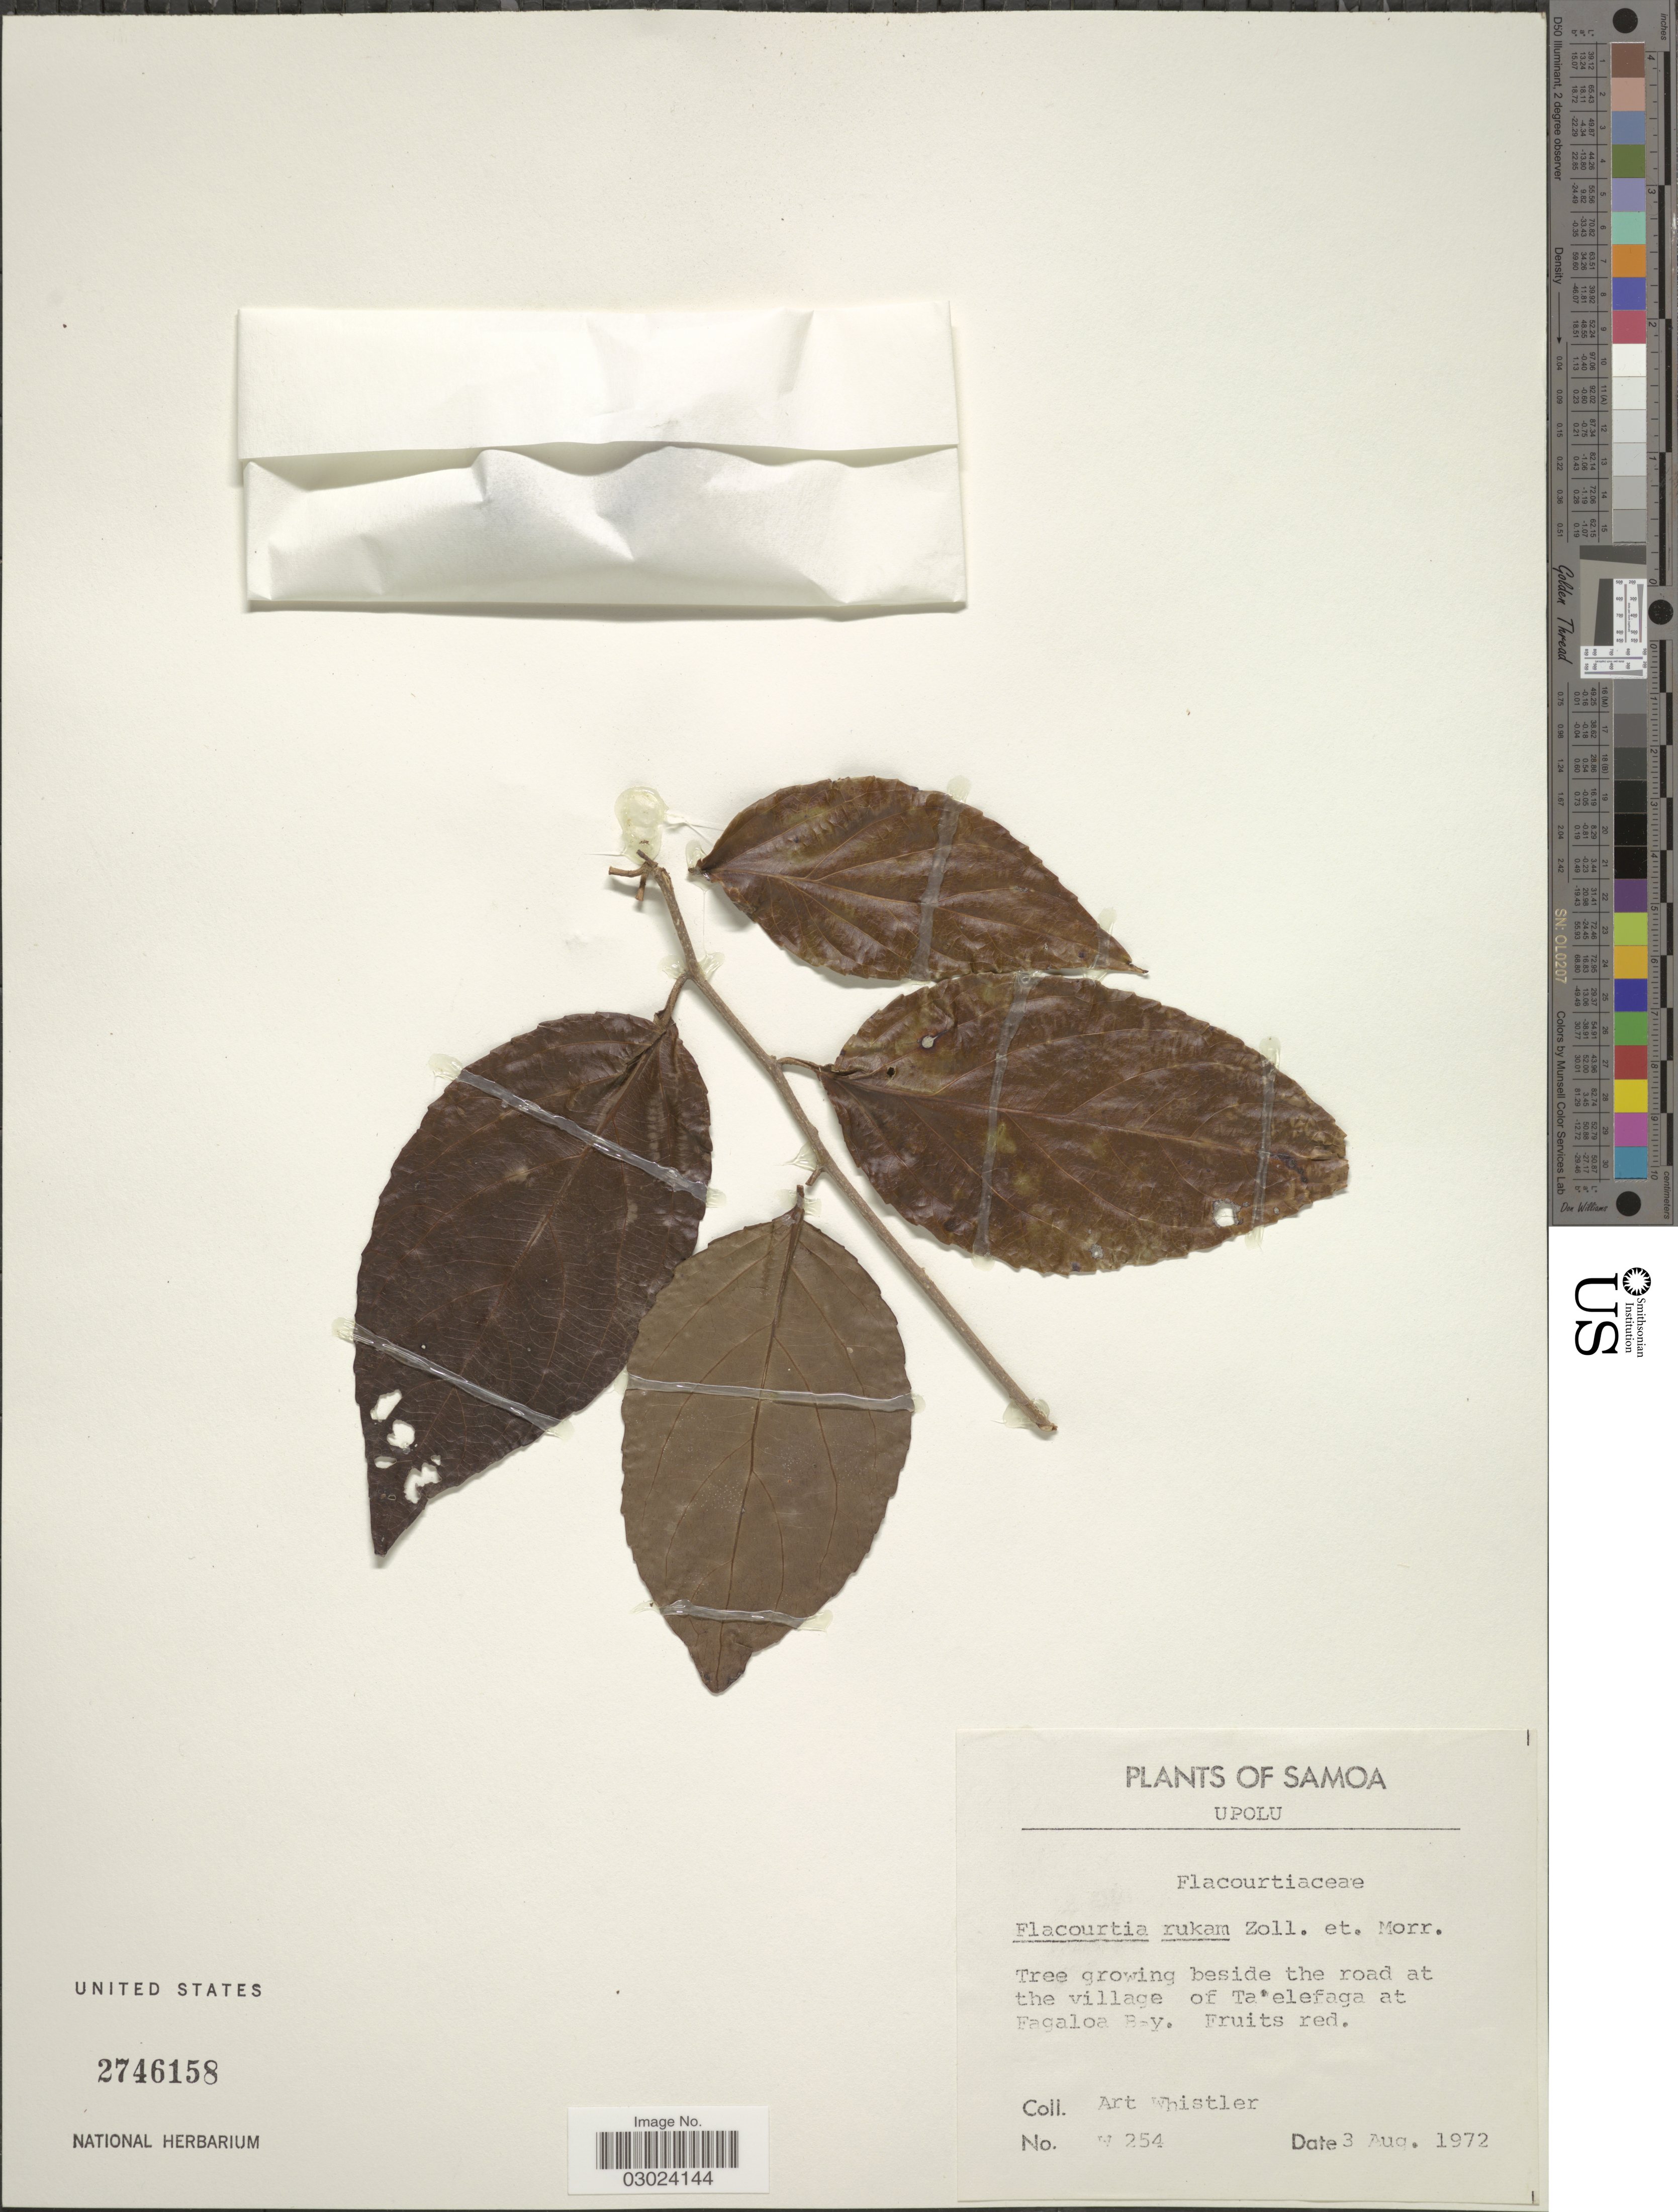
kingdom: Plantae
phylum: Tracheophyta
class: Magnoliopsida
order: Malpighiales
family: Salicaceae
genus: Flacourtia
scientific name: Flacourtia rukam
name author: Zoll. & Moritzi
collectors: A. Whistler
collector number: W254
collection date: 1972-08-03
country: Samoa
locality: Samoa. Upolu. Beside the road at the village of Ta'elefaga at Fagaloa Bay.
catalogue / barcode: US 2746158